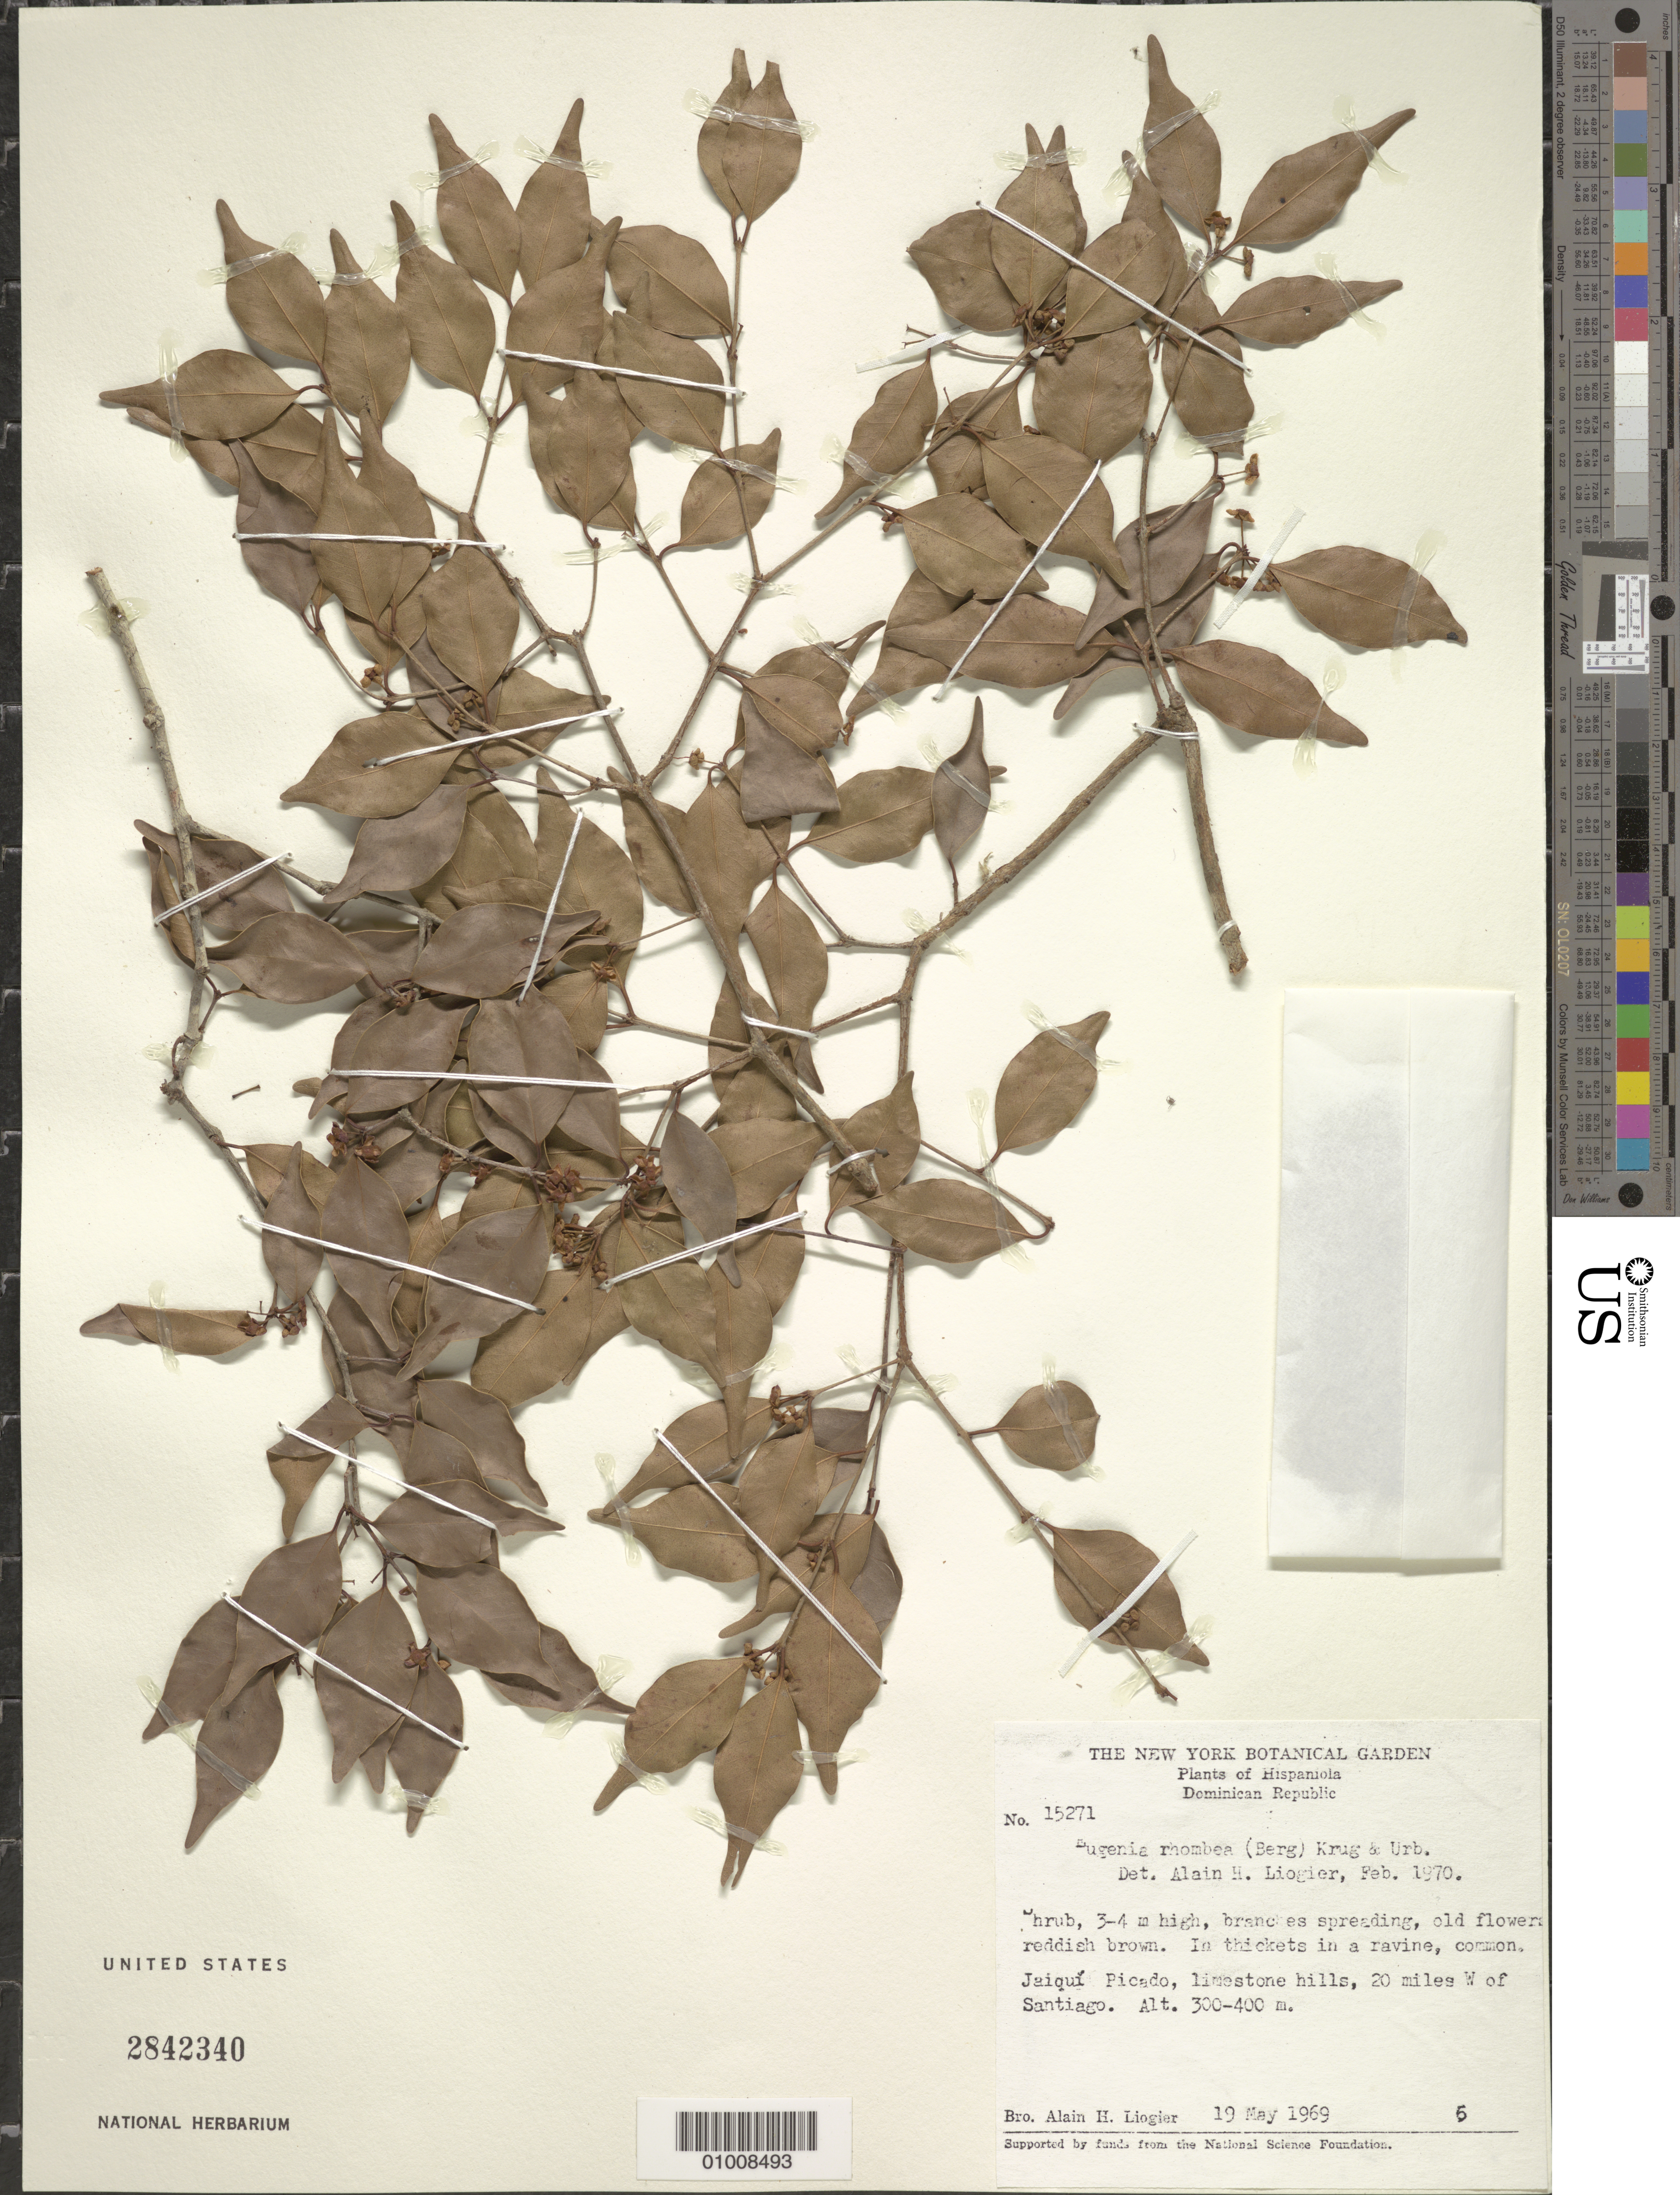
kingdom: Plantae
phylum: Tracheophyta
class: Magnoliopsida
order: Myrtales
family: Myrtaceae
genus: Eugenia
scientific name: Eugenia rhombea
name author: (O. Berg) Krug & Urb.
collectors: A. H. Liogier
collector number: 15271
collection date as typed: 19 May 1969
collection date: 1969-05-19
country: Dominican Republic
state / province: Santiago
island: Hispaniola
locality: Jaiqui Picado, 20 miles west of Santiago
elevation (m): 300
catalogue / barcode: US 2842340